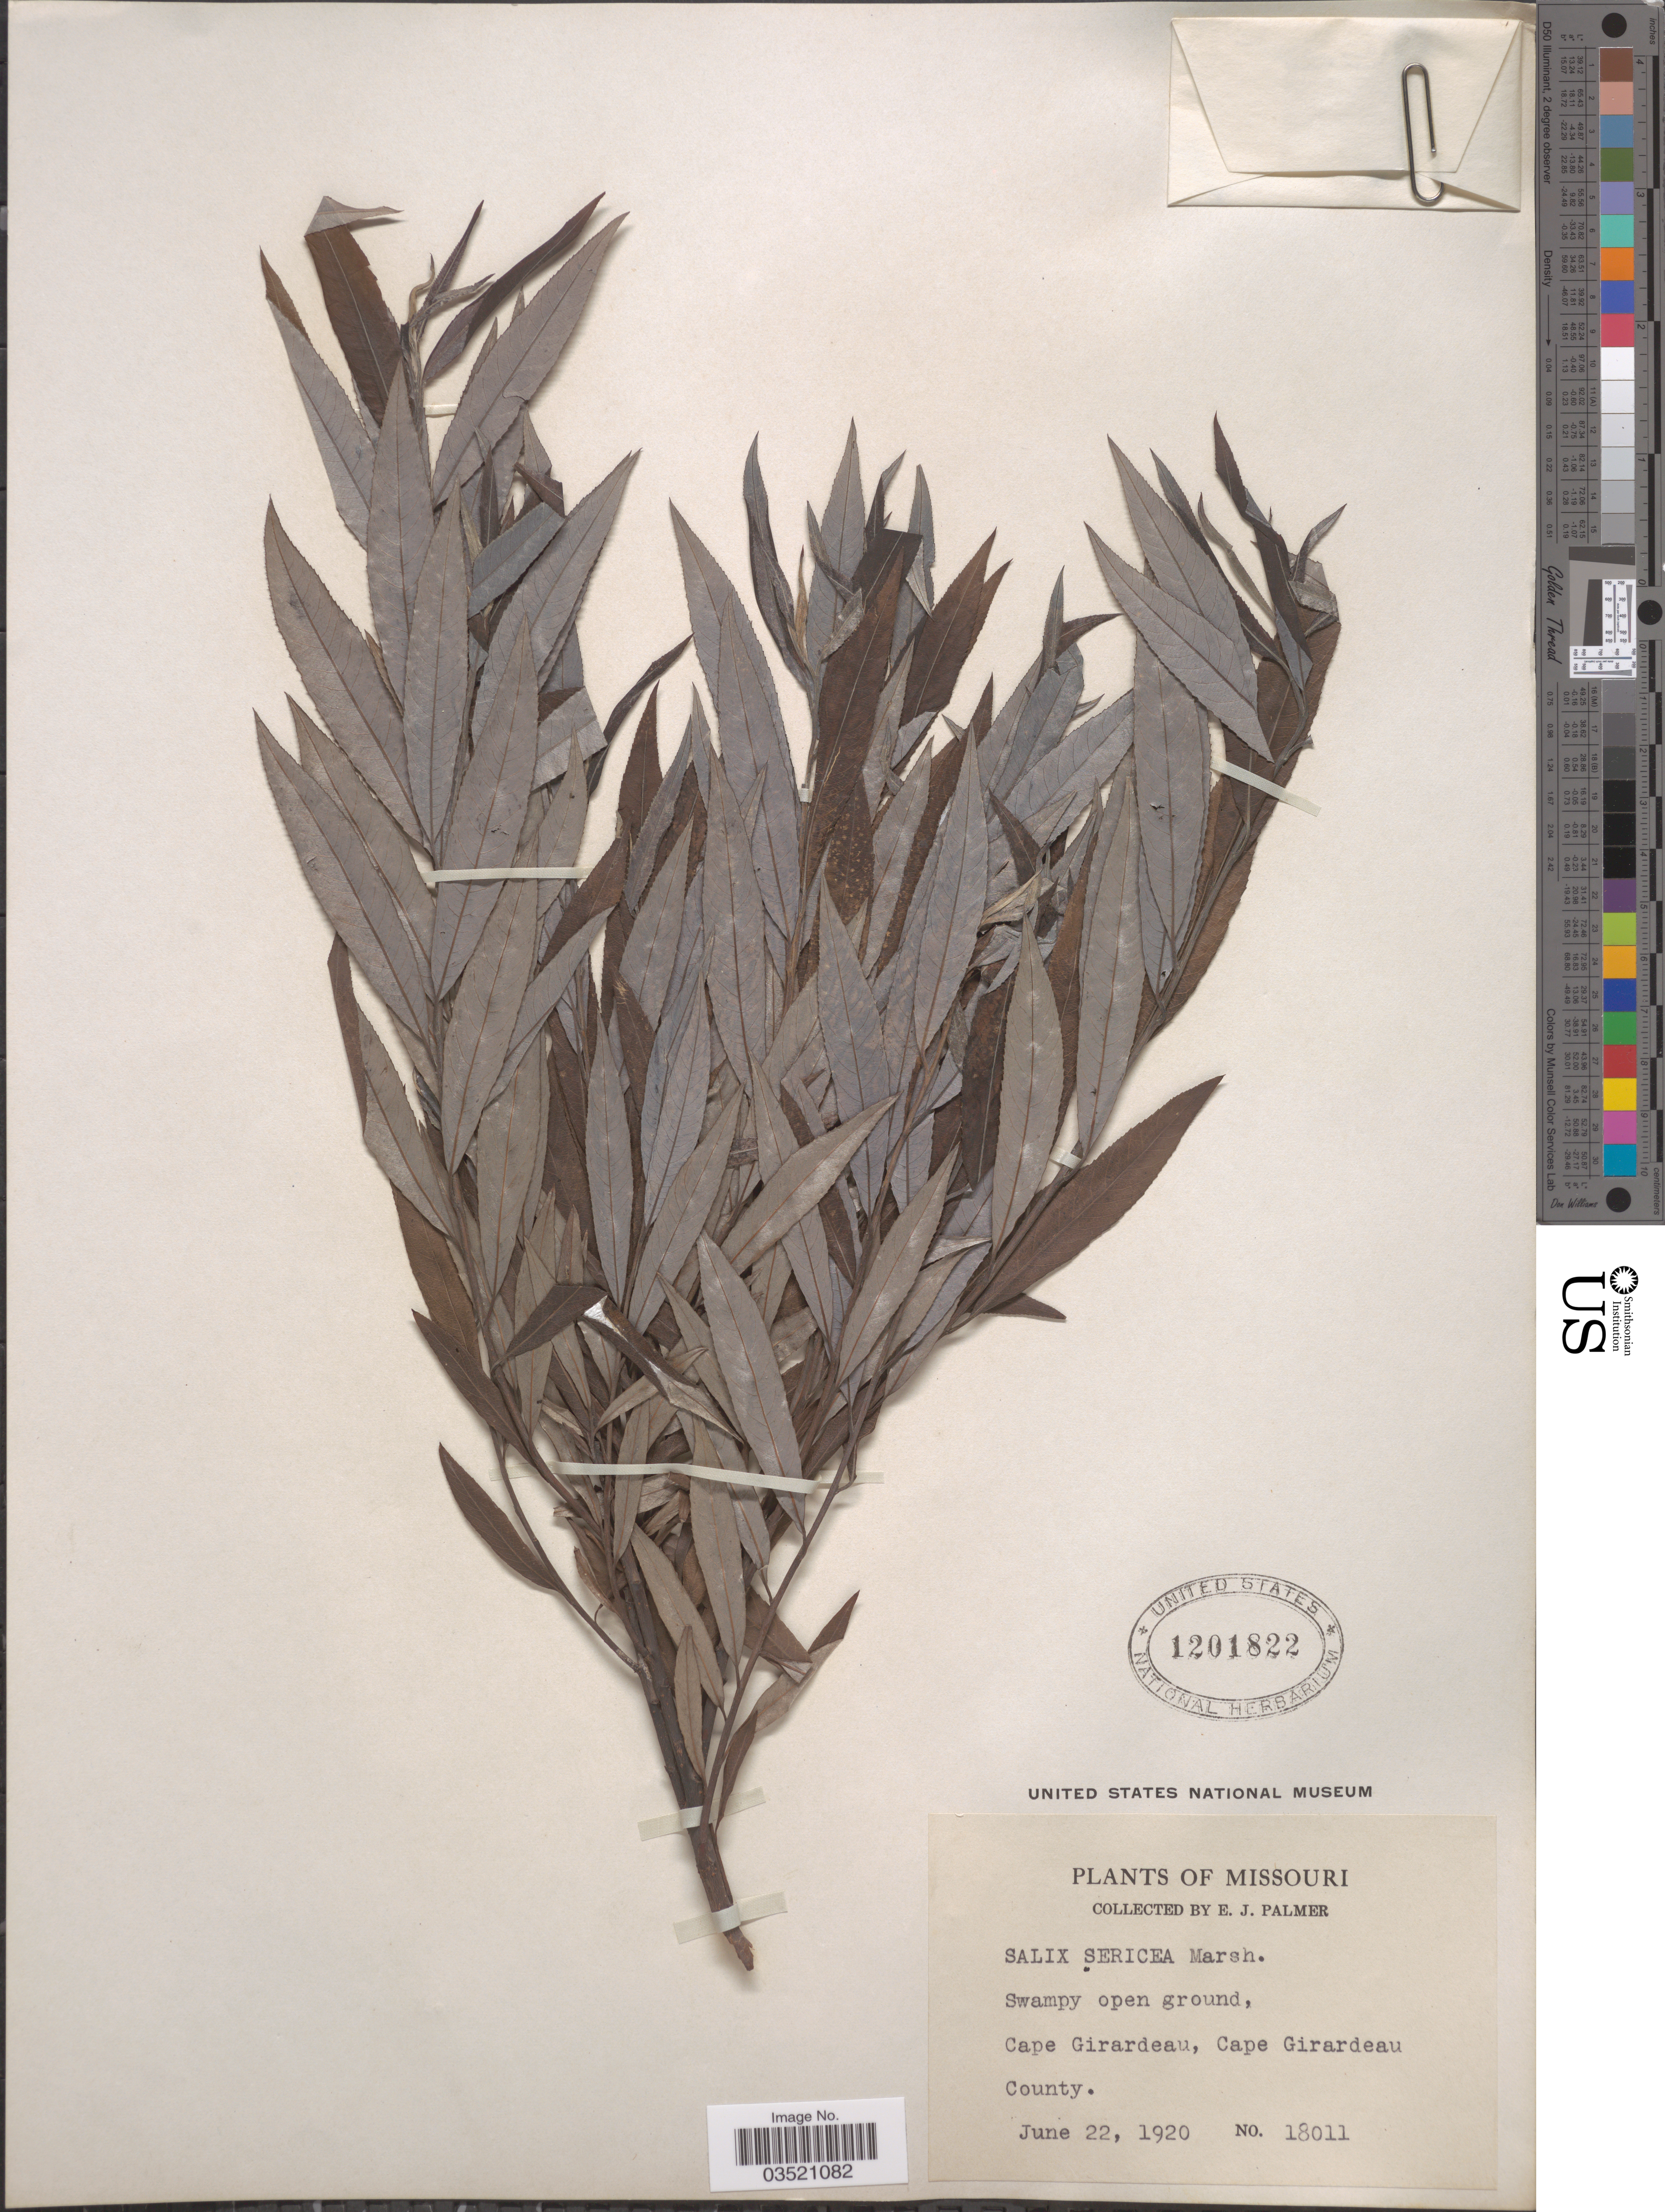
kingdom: Plantae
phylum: Tracheophyta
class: Magnoliopsida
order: Malpighiales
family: Salicaceae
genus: Salix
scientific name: Salix sericea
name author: Marshall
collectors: E. J. Palmer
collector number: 18011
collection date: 1920-06-22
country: United States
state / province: Missouri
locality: Swampy open ground, Cape Girardeau, Cape Girardeau County.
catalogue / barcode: US 1201822